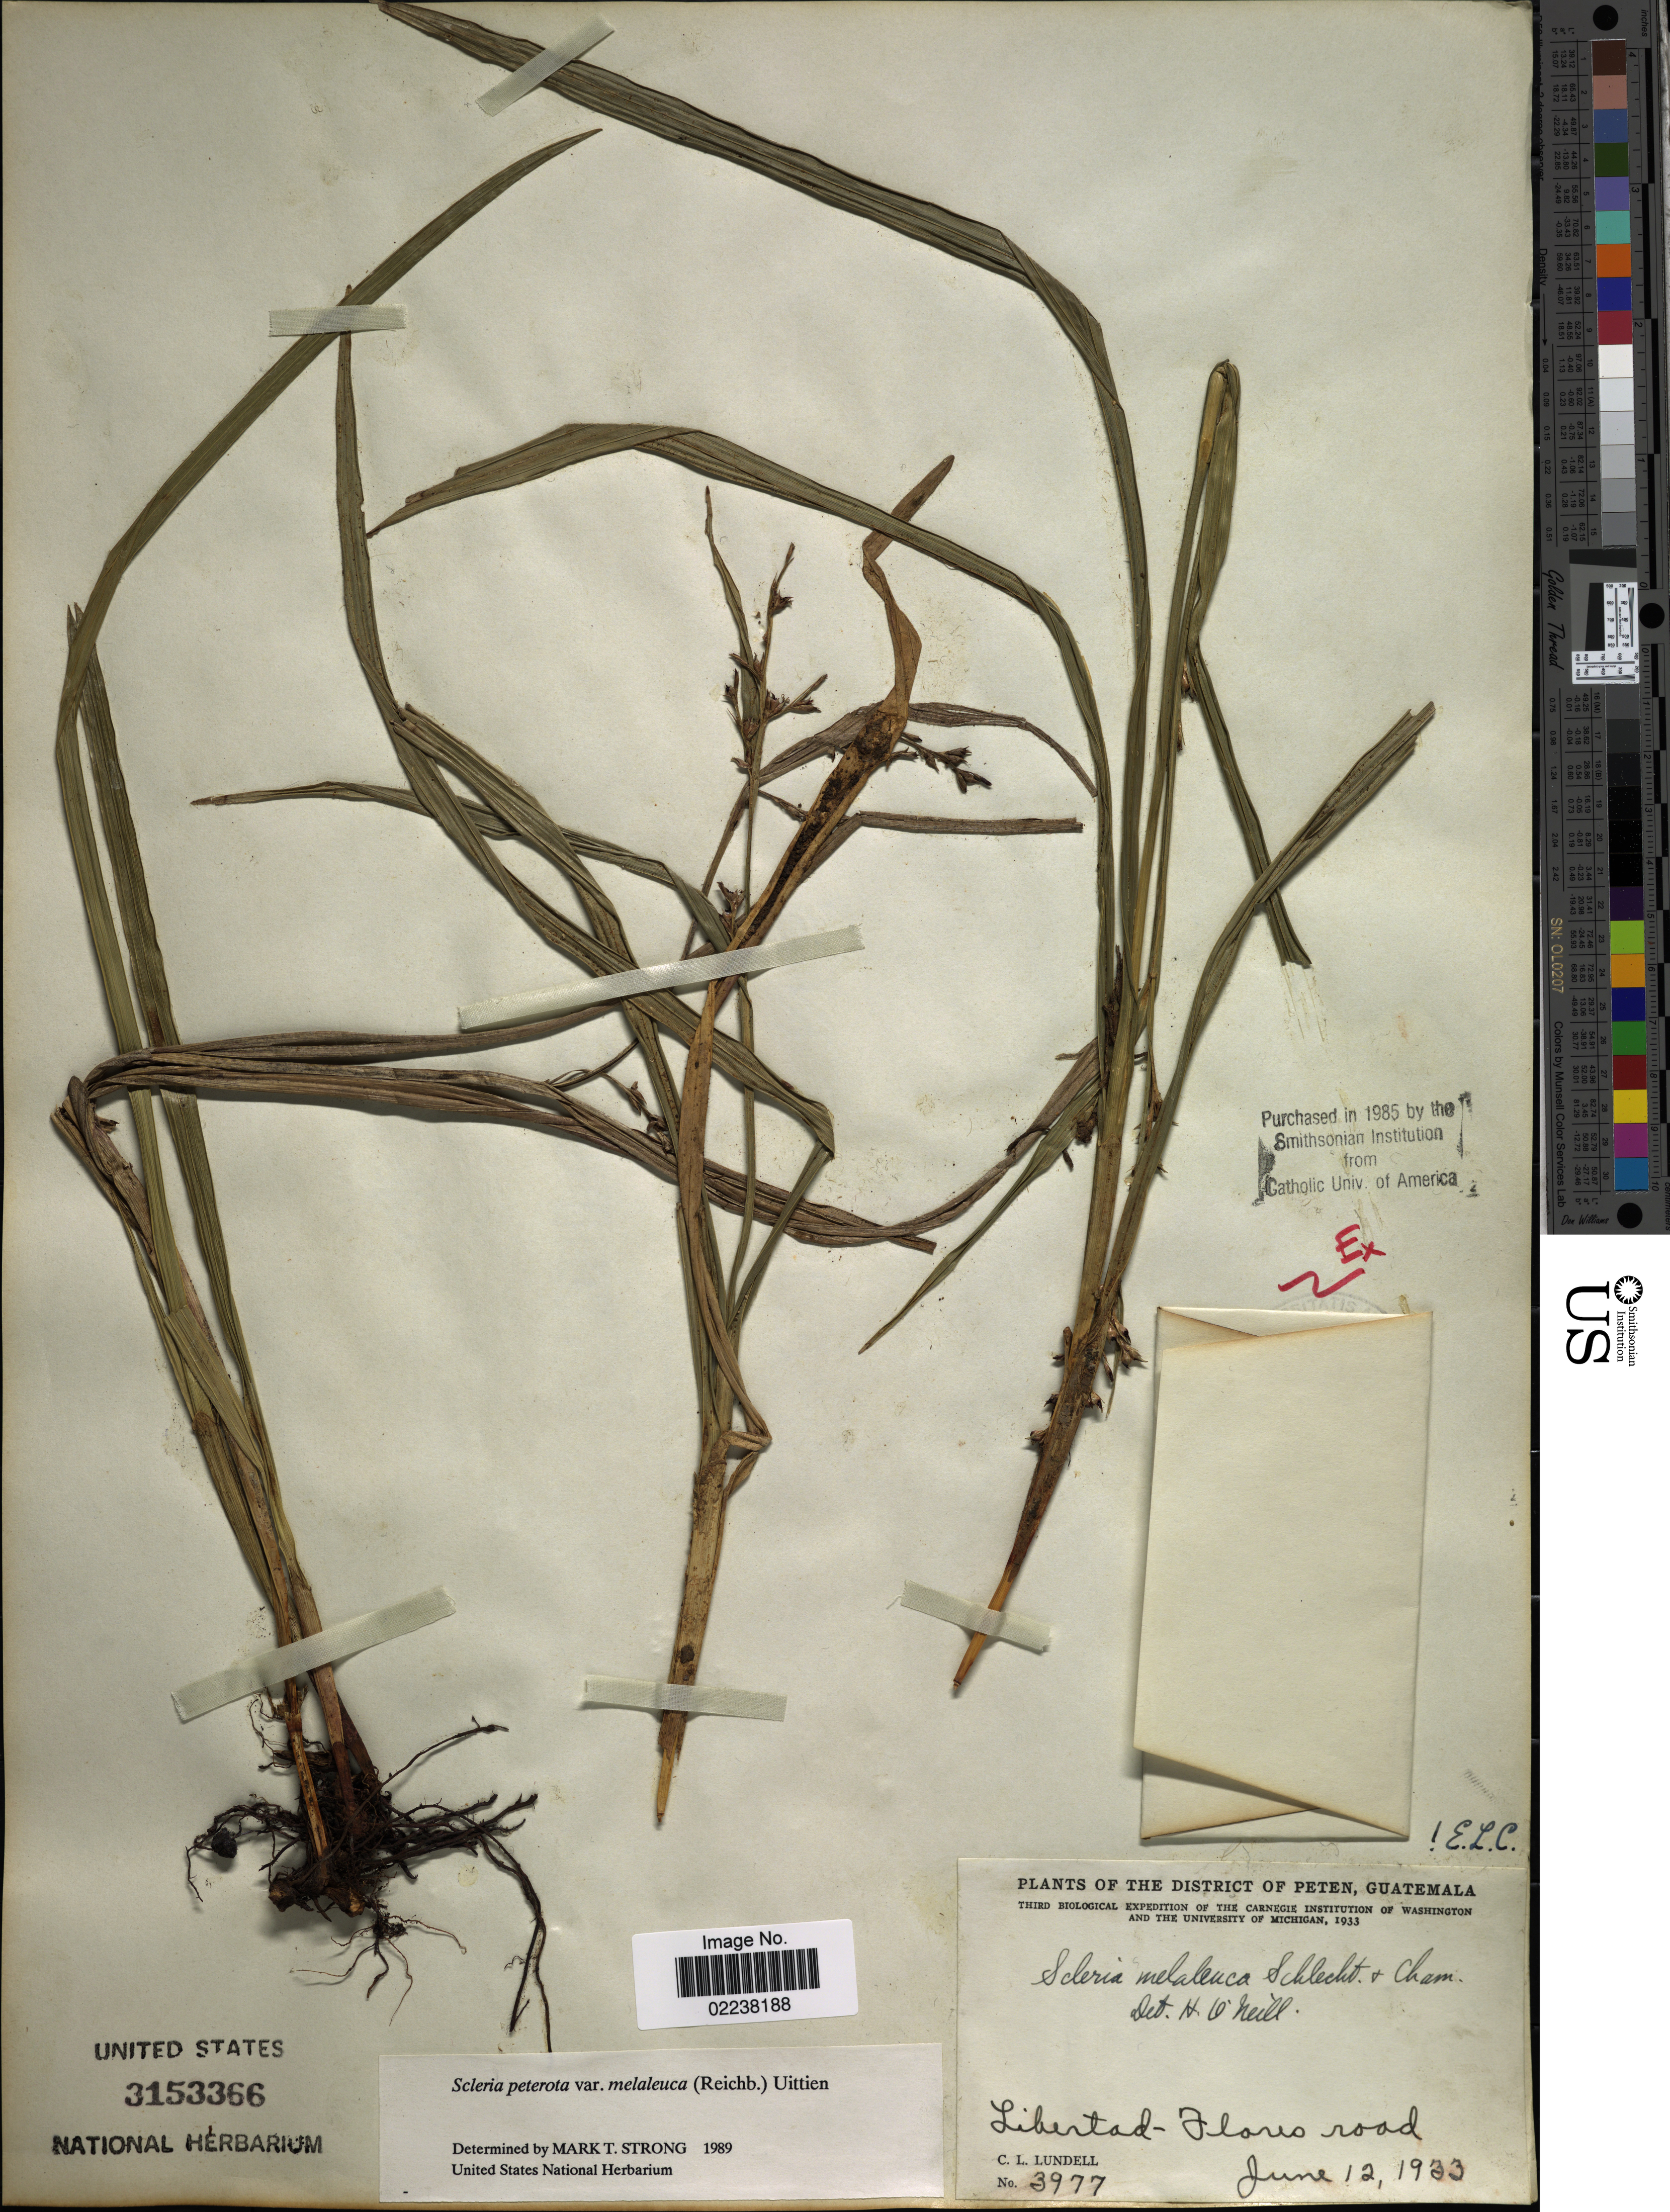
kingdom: Plantae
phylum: Tracheophyta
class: Liliopsida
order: Poales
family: Cyperaceae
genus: Scleria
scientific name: Scleria gaertneri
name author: Raddi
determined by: Strong, Mark T., (BOT), Smithsonian Institution - National Museum of Natural History (UNITED STATES)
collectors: C. L. Lundell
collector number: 3977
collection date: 1933-06-12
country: Guatemala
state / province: El Petén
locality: District of Peten, Libertad - Flores Road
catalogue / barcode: US 3153366